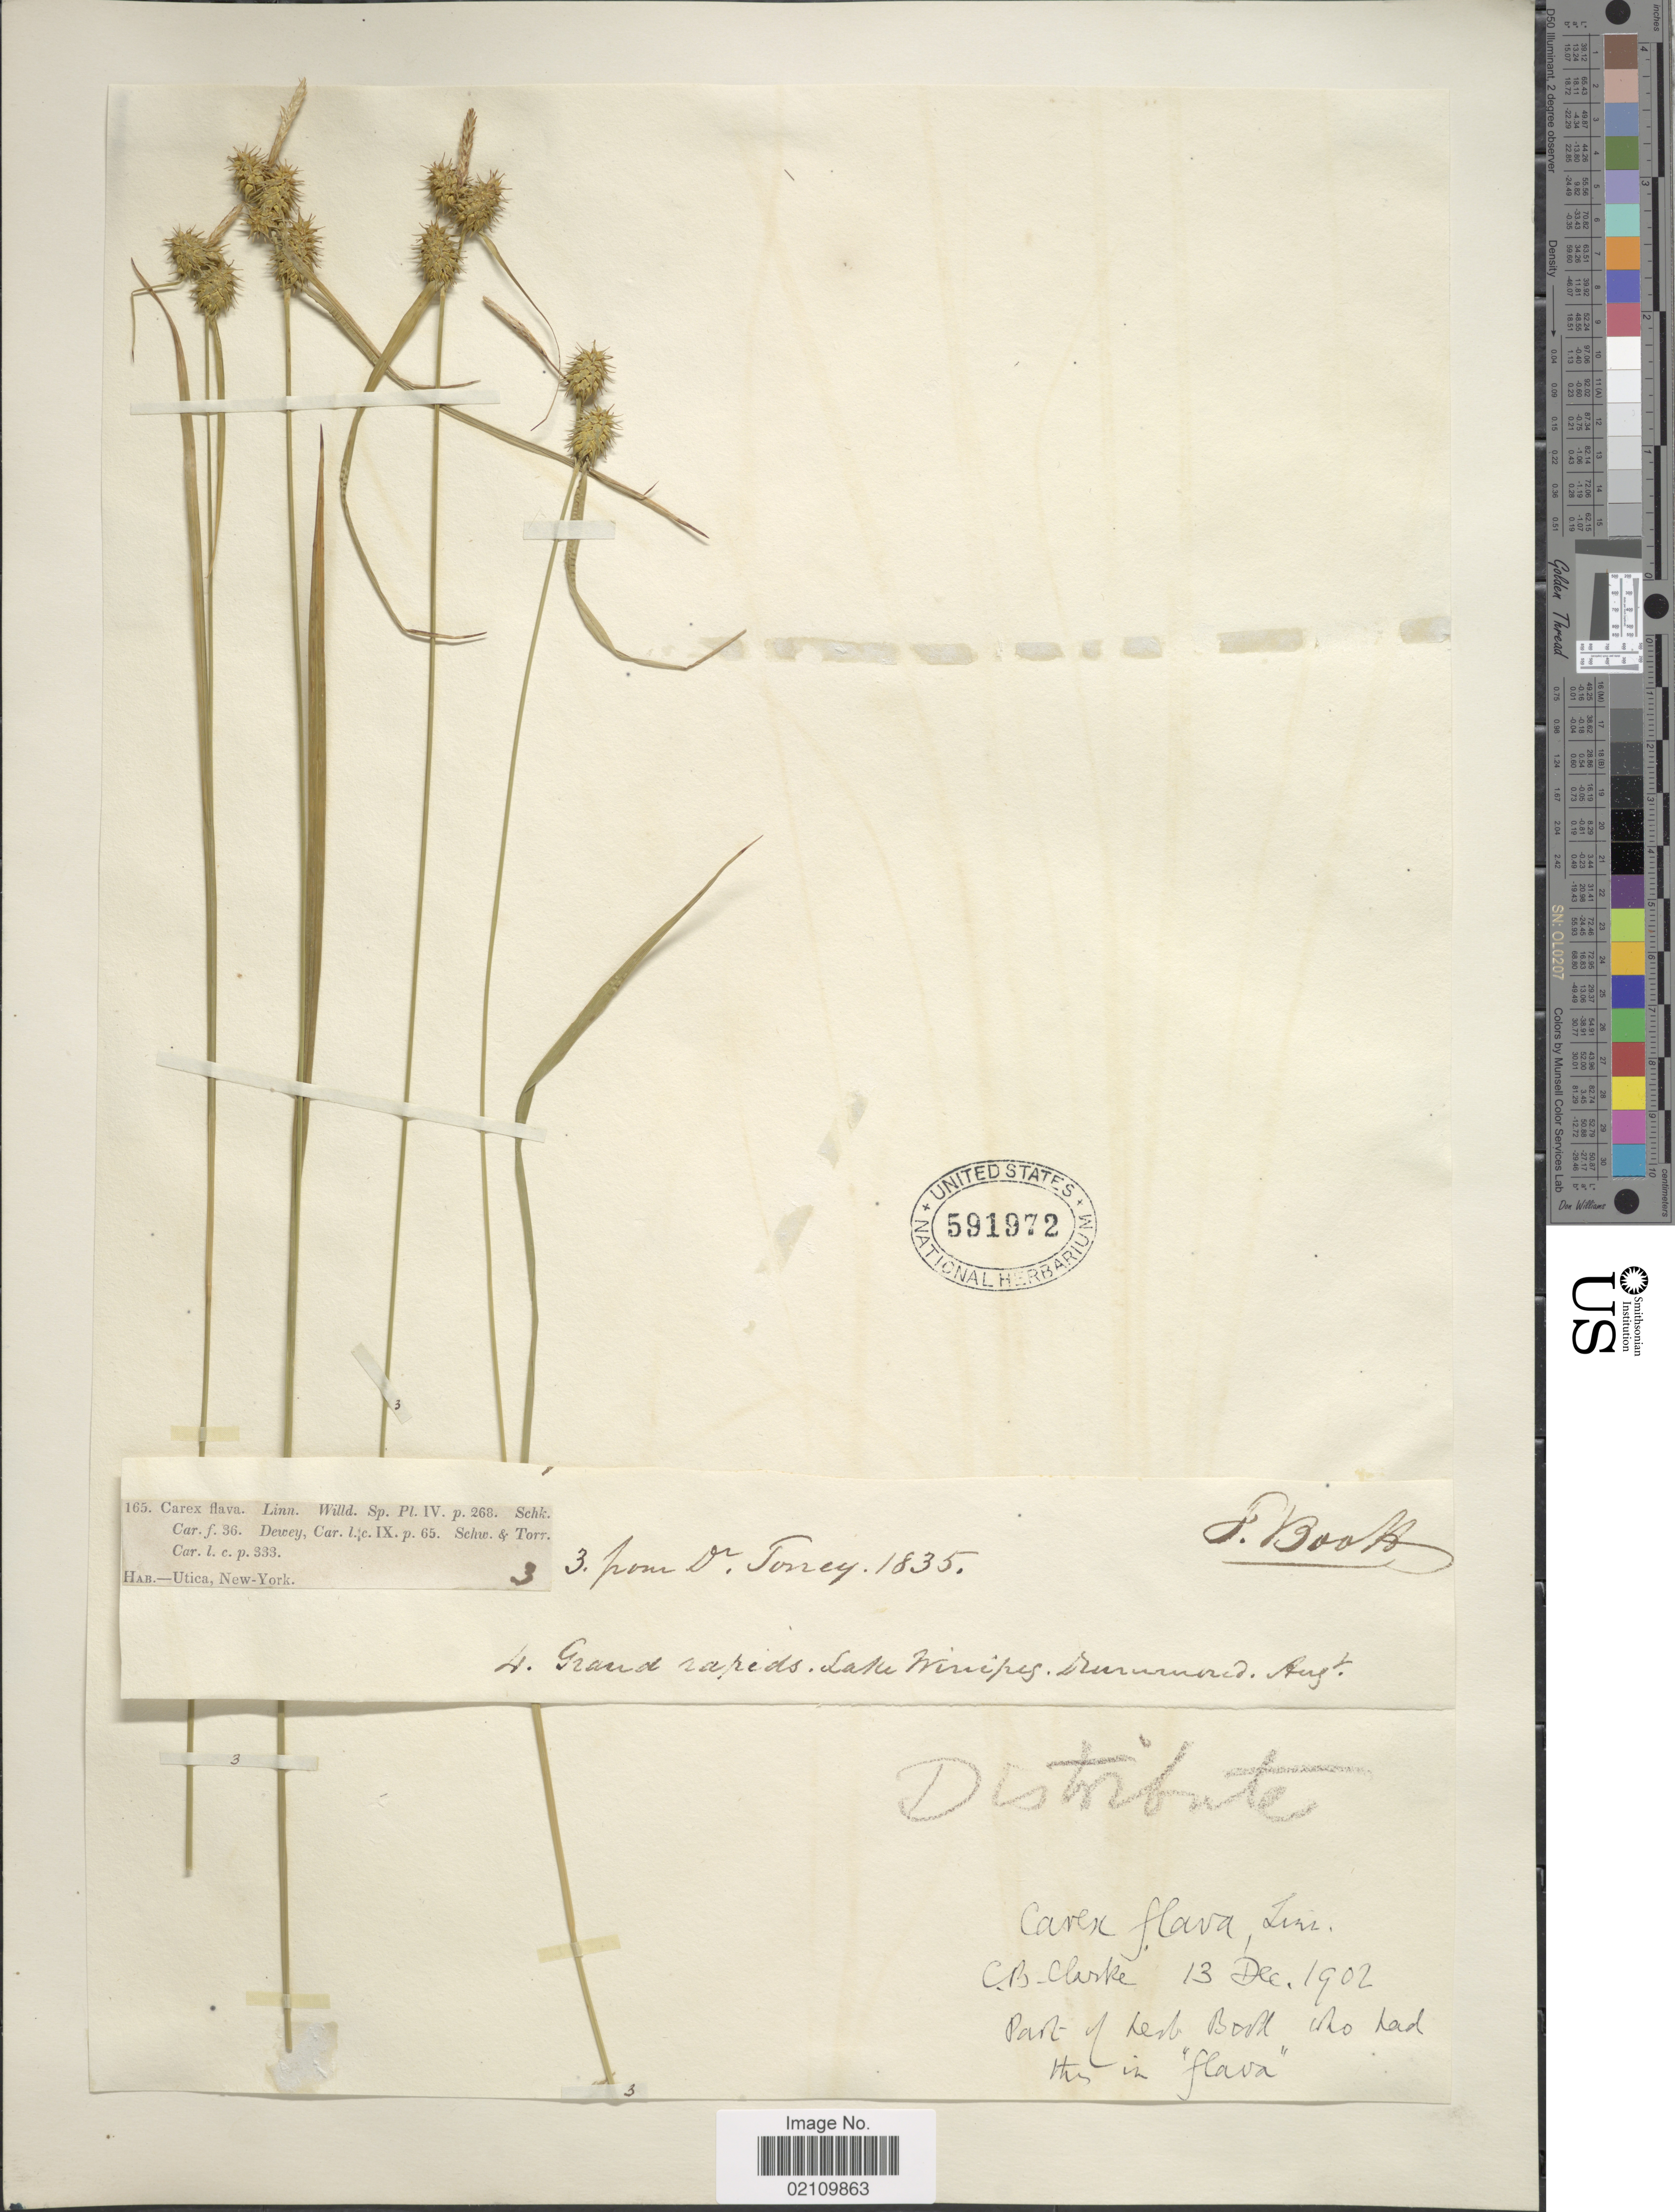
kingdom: Plantae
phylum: Tracheophyta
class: Liliopsida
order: Poales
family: Cyperaceae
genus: Carex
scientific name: Carex flava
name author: L.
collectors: Herb. Boott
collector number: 165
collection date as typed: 13 Dec 1902 is date of determination by C.B. Clarke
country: United States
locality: Torrey 1835, Utica, NY & Grand Rapids, Lake Winipeg [2 elements on sheet]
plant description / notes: Torrey 1835, Utica, NY & Grand Rapids, Lake Winipeg [2 elements on sheet]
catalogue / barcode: US 591972